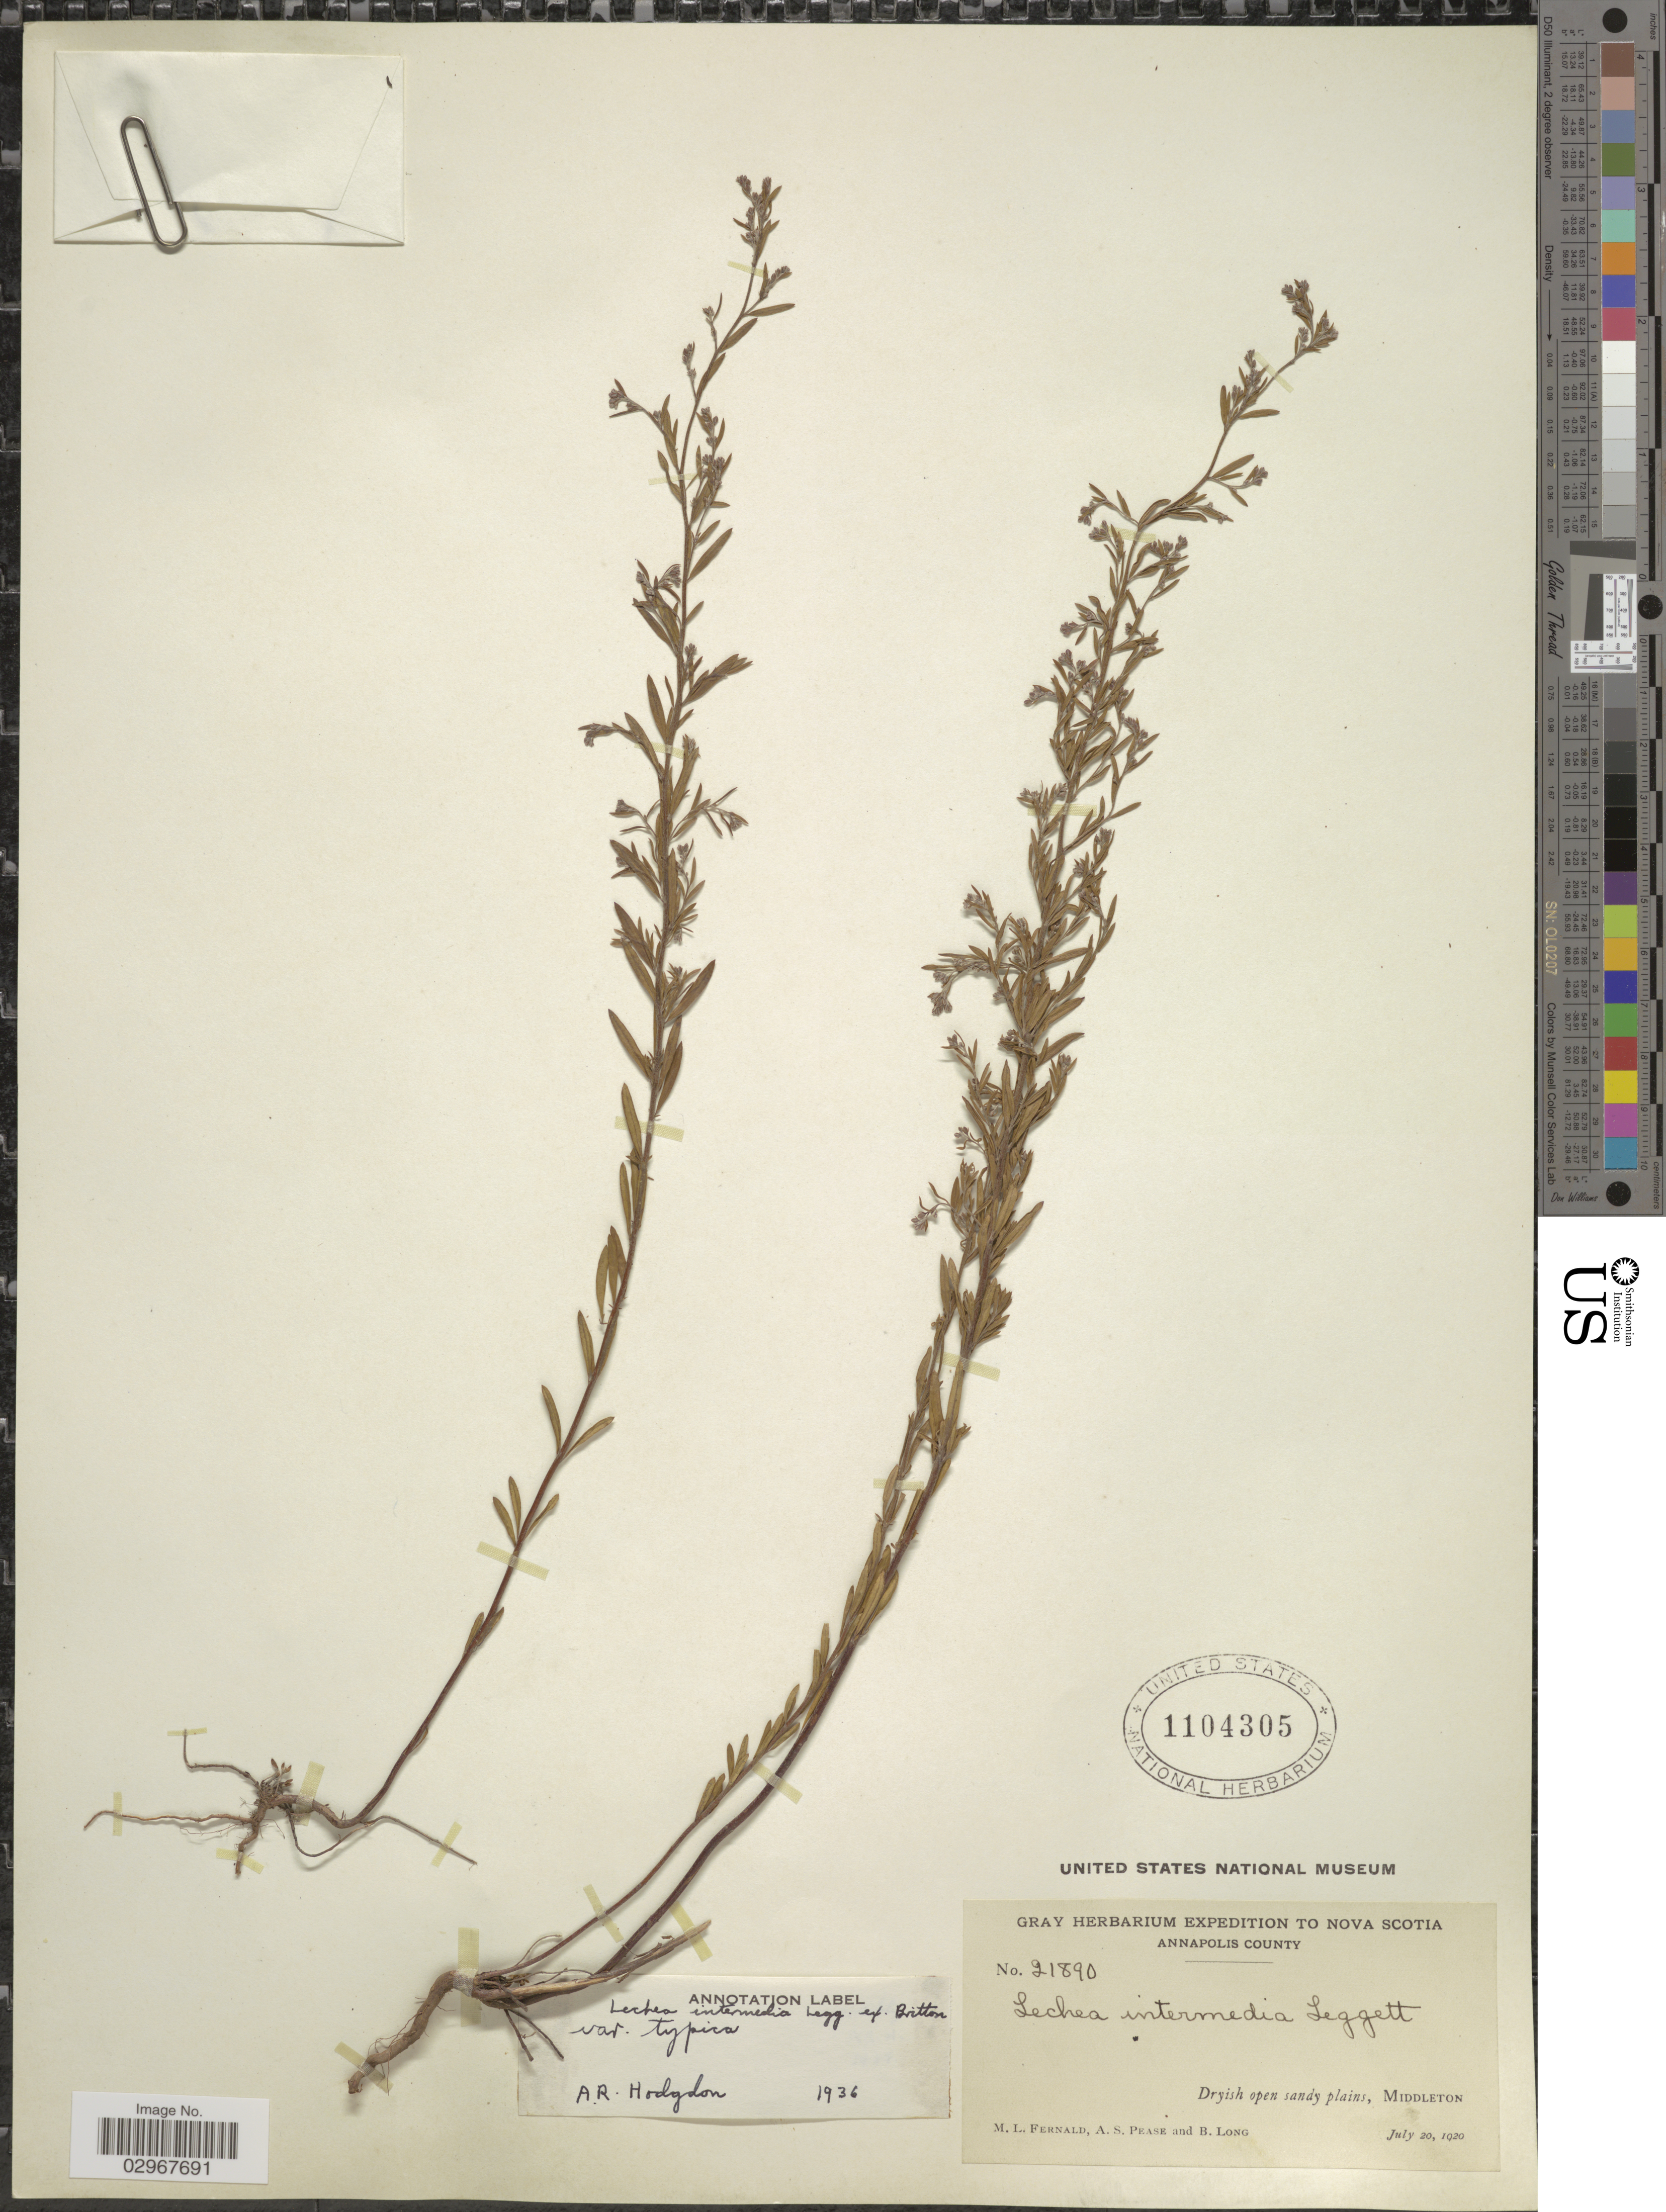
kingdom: Plantae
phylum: Tracheophyta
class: Magnoliopsida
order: Malvales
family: Cistaceae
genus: Lechea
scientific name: Lechea intermedia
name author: Legg. ex Britton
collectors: M. L. Fernald, A. S. Pease & B. Long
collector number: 21890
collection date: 1920-07-20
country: Canada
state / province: Nova Scotia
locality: Annapolis County. Middleton.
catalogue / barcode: US 1104305